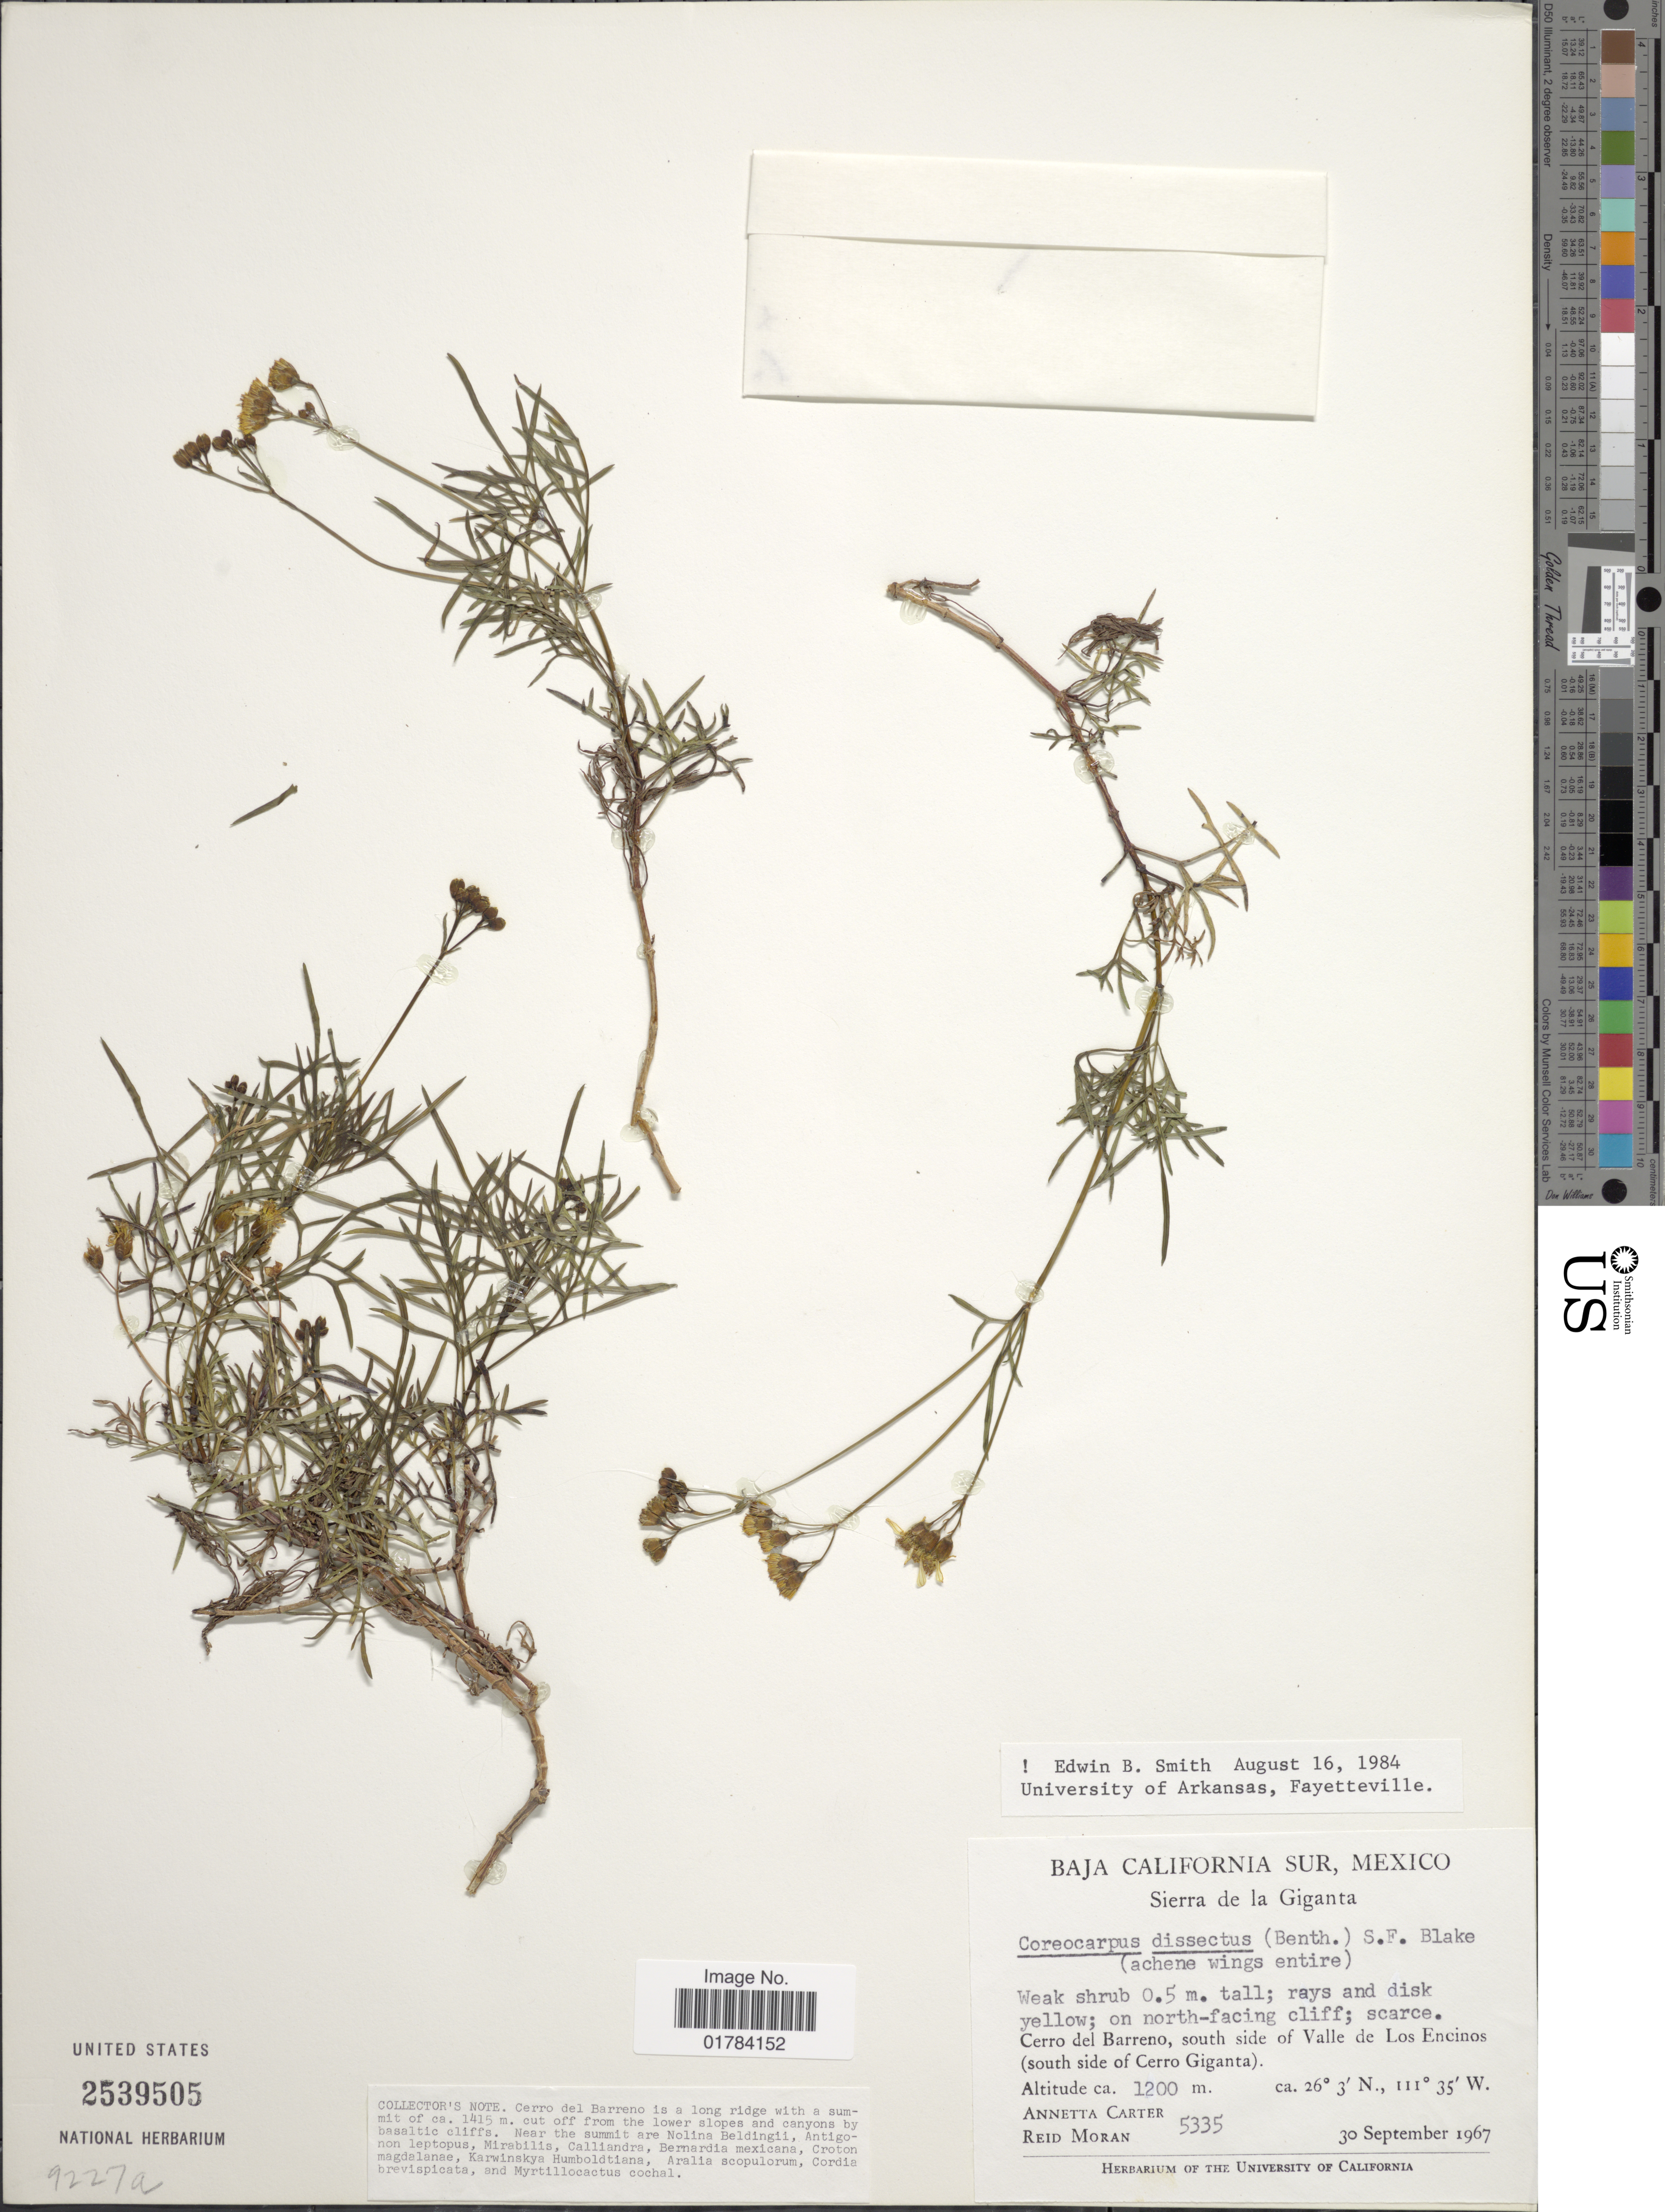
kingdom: Plantae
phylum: Tracheophyta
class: Magnoliopsida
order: Asterales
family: Asteraceae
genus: Coreocarpus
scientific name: Coreocarpus dissectus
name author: (Benth.) S.F. Blake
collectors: A. Carter & R. V. Moran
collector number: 5335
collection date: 1967-09-30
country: Mexico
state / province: Baja California Sur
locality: Sierra de la Giganta, Cerro del Barreno, south side of Valle de Los Encinos (south side of Cerro Giganta)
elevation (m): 1200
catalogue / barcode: US 2539505